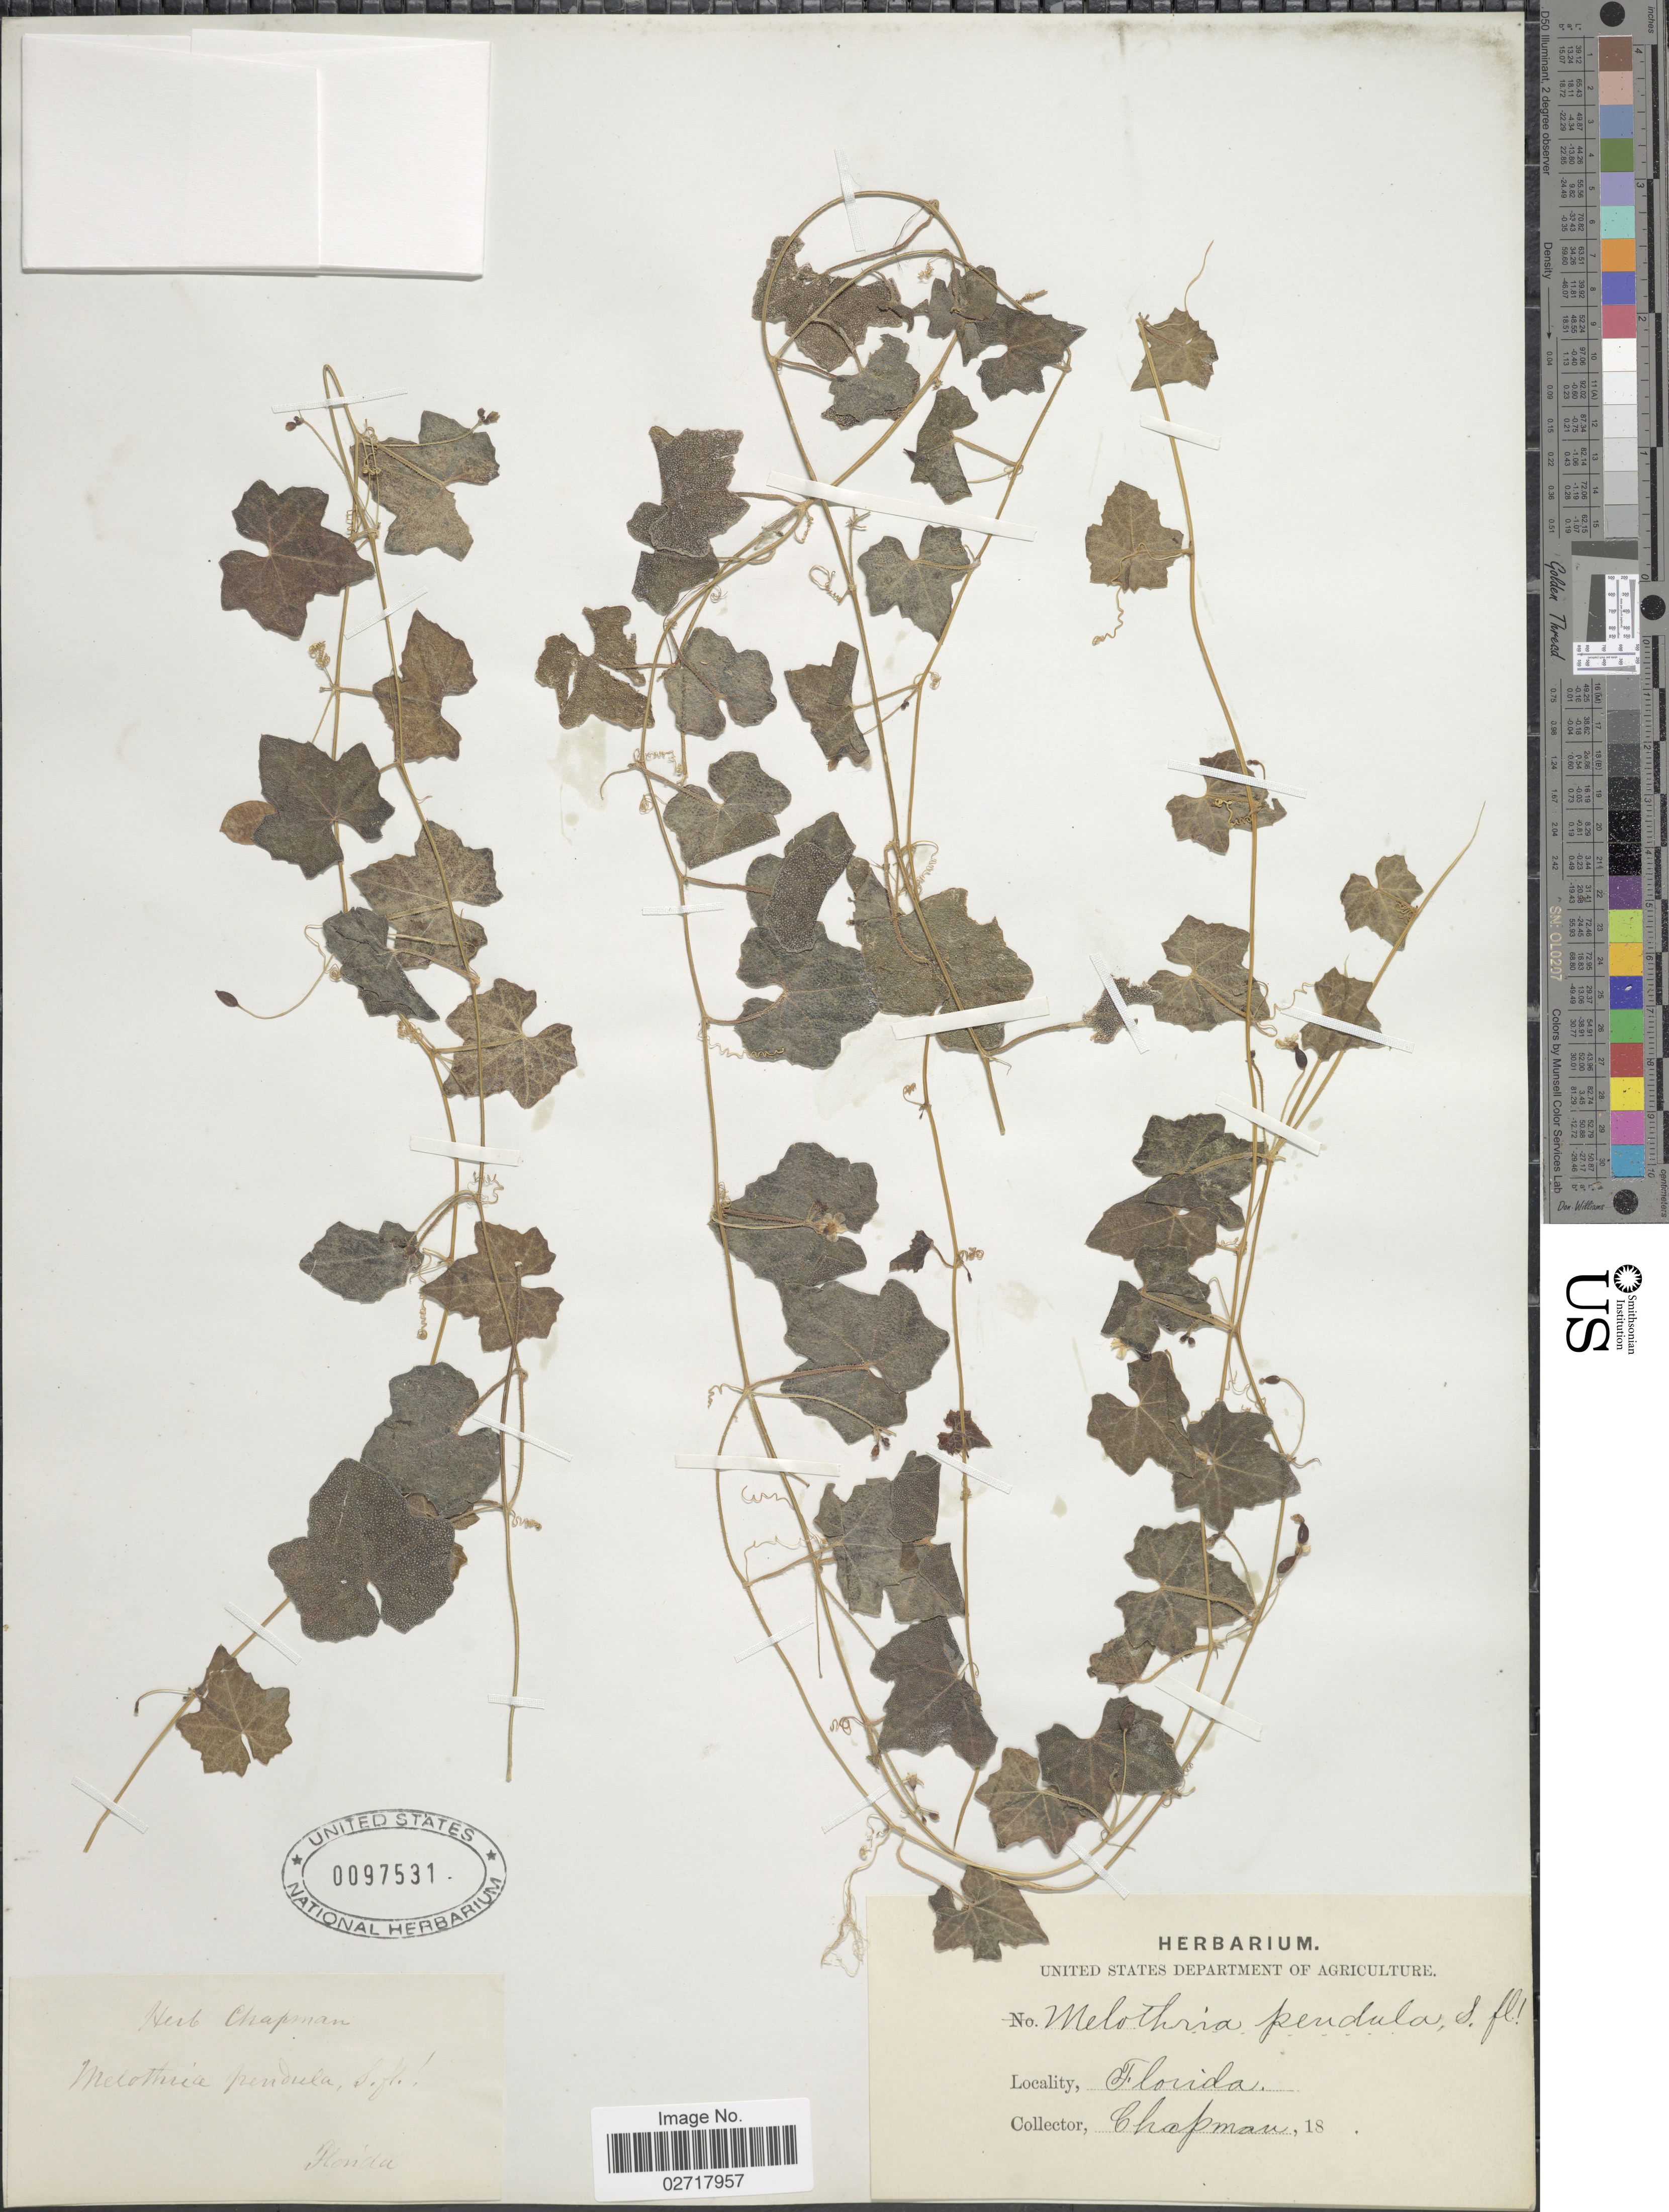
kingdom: Plantae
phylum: Tracheophyta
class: Magnoliopsida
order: Cucurbitales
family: Cucurbitaceae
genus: Melothria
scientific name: Melothria pendula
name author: L.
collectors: A. Chapman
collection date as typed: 18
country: United States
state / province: Florida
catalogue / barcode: US 97531